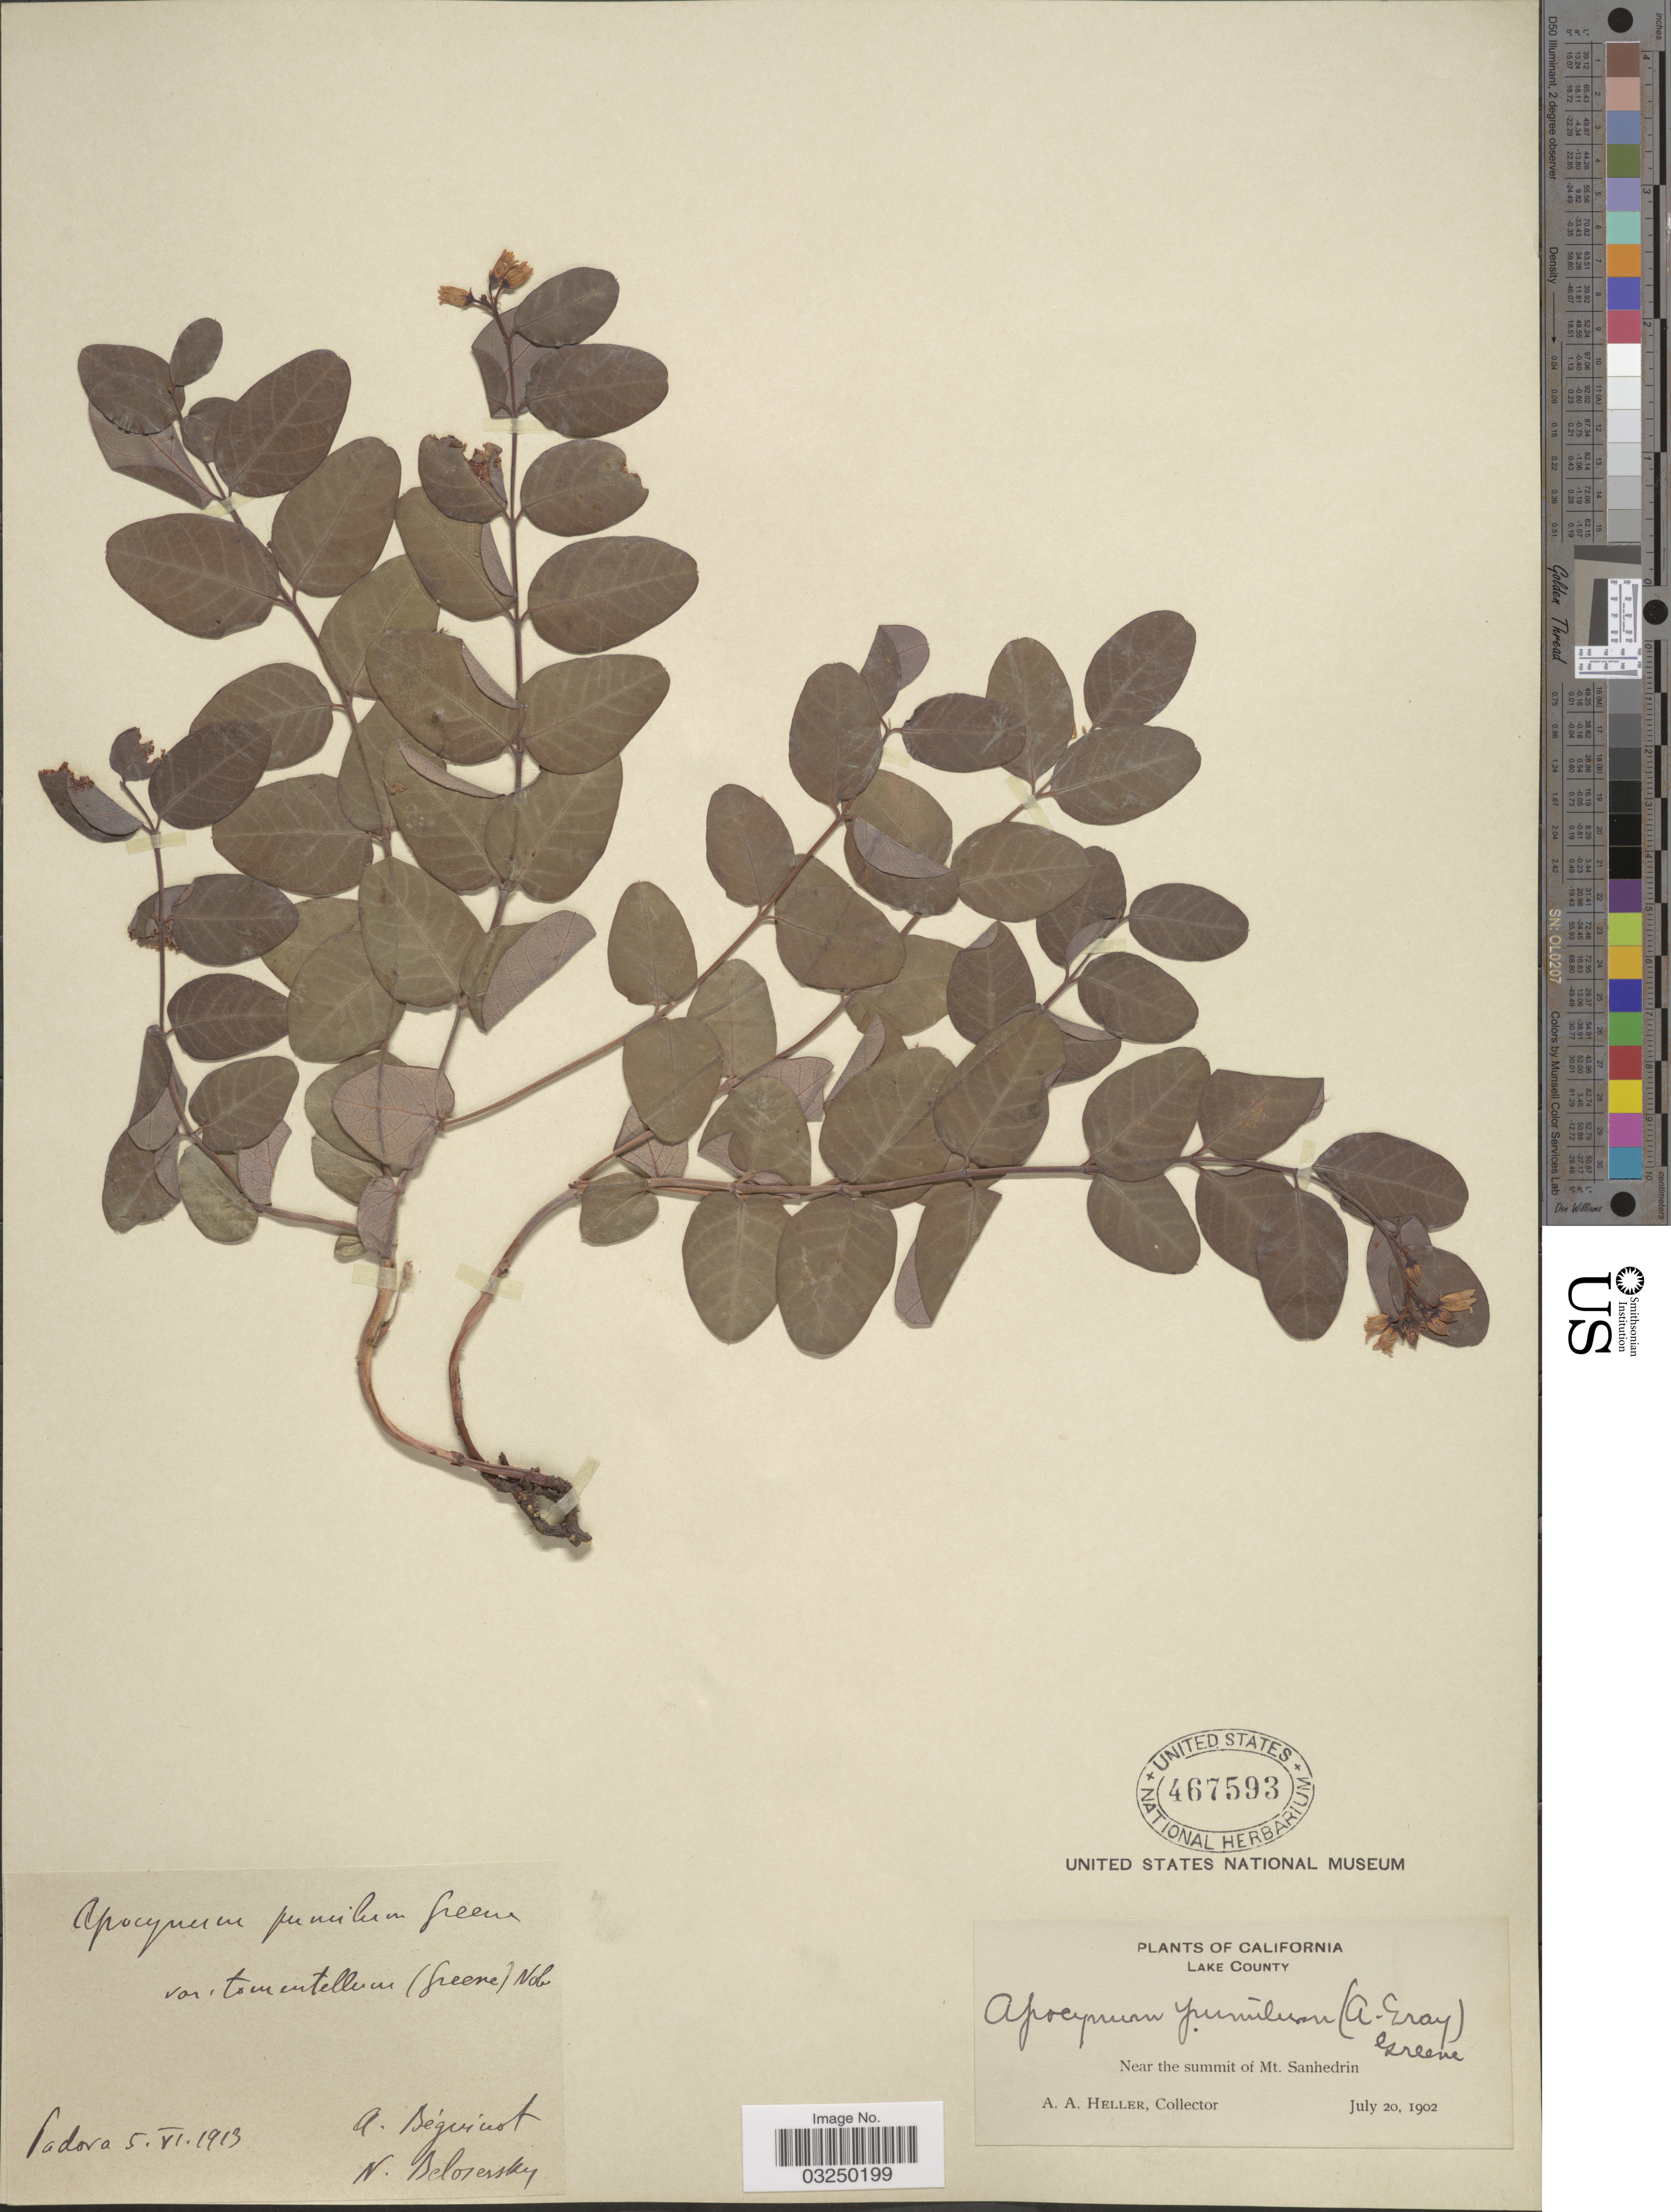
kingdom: Plantae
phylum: Tracheophyta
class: Magnoliopsida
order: Gentianales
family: Apocynaceae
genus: Apocynum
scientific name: Apocynum tomentellum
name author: Greene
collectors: A. A. Heller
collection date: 1902-07-20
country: United States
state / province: California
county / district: Lake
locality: Lake County. Near the summit of Mt. Sanhedrin.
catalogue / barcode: US 467593